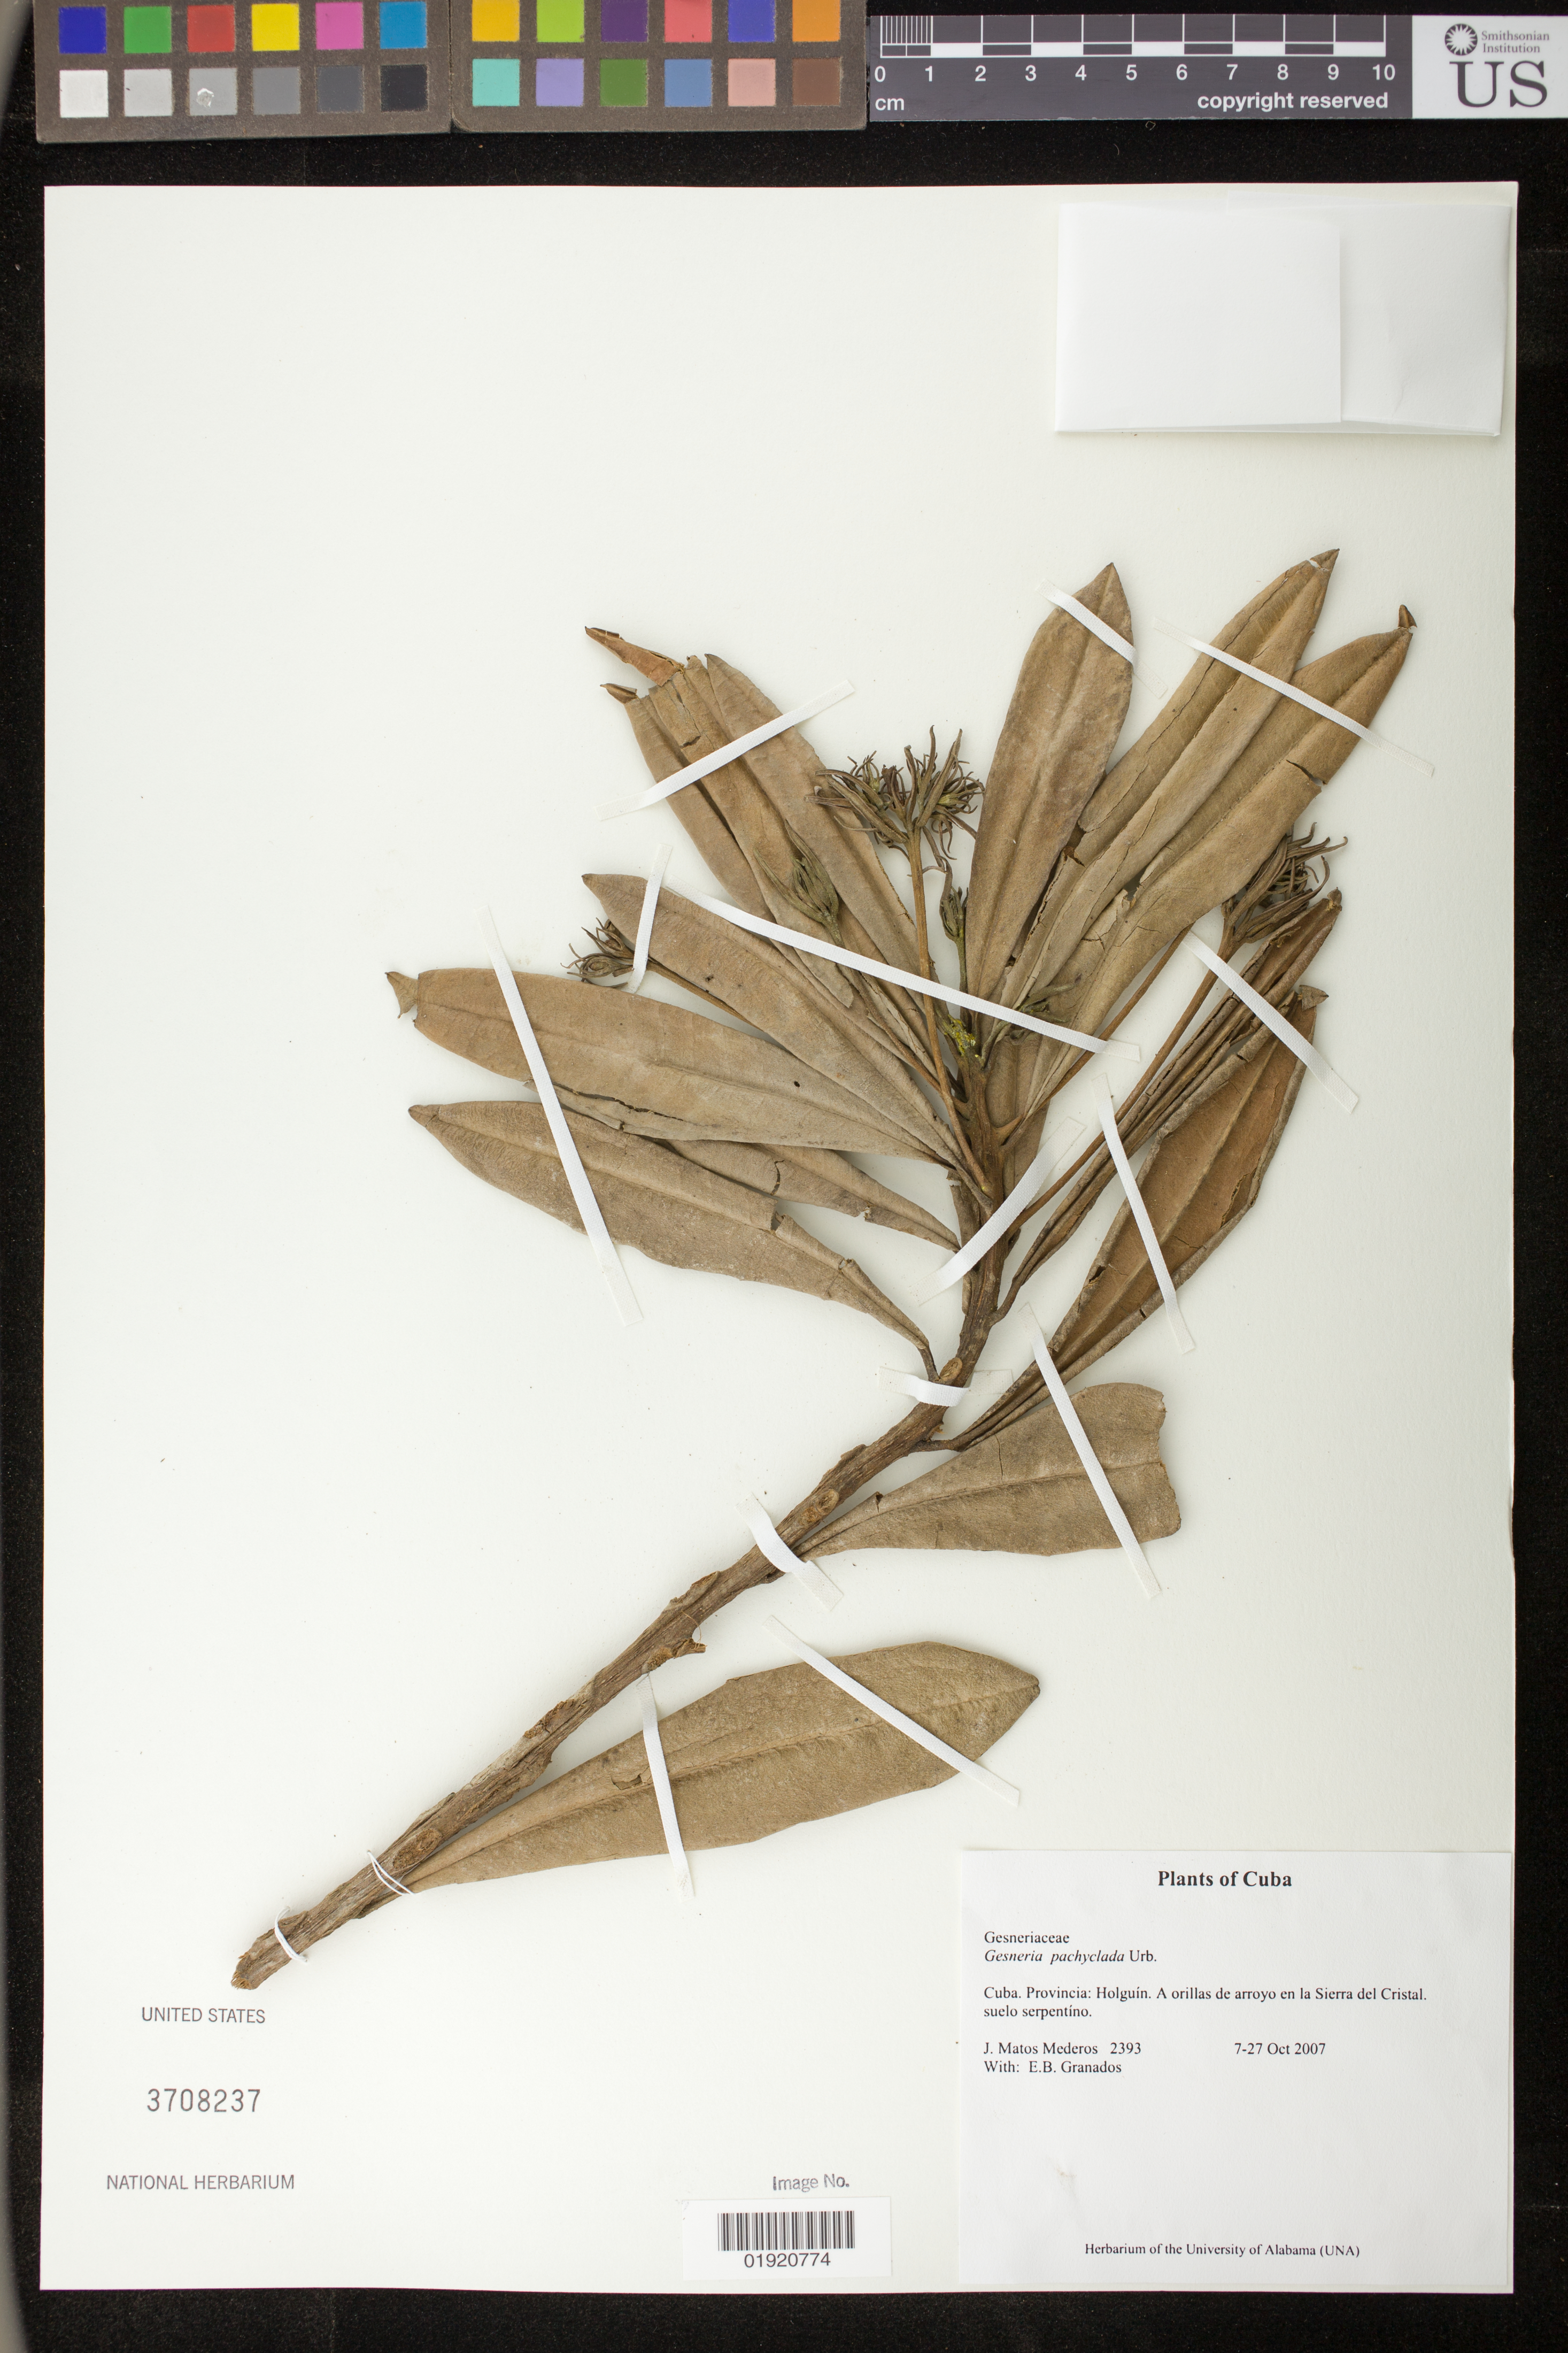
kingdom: Plantae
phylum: Tracheophyta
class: Magnoliopsida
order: Lamiales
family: Gesneriaceae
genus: Gesneria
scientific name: Gesneria pachyclada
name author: Urb.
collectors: J. Matos Mederos & E. Granados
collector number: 2393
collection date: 2007-10-07/2007-10-27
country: Cuba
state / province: Holguín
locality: Cuba. Provincia: Holguin.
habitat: A orillas de arroyo en la sierra del Cristal. Suelo serpentino.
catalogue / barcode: US 3708237